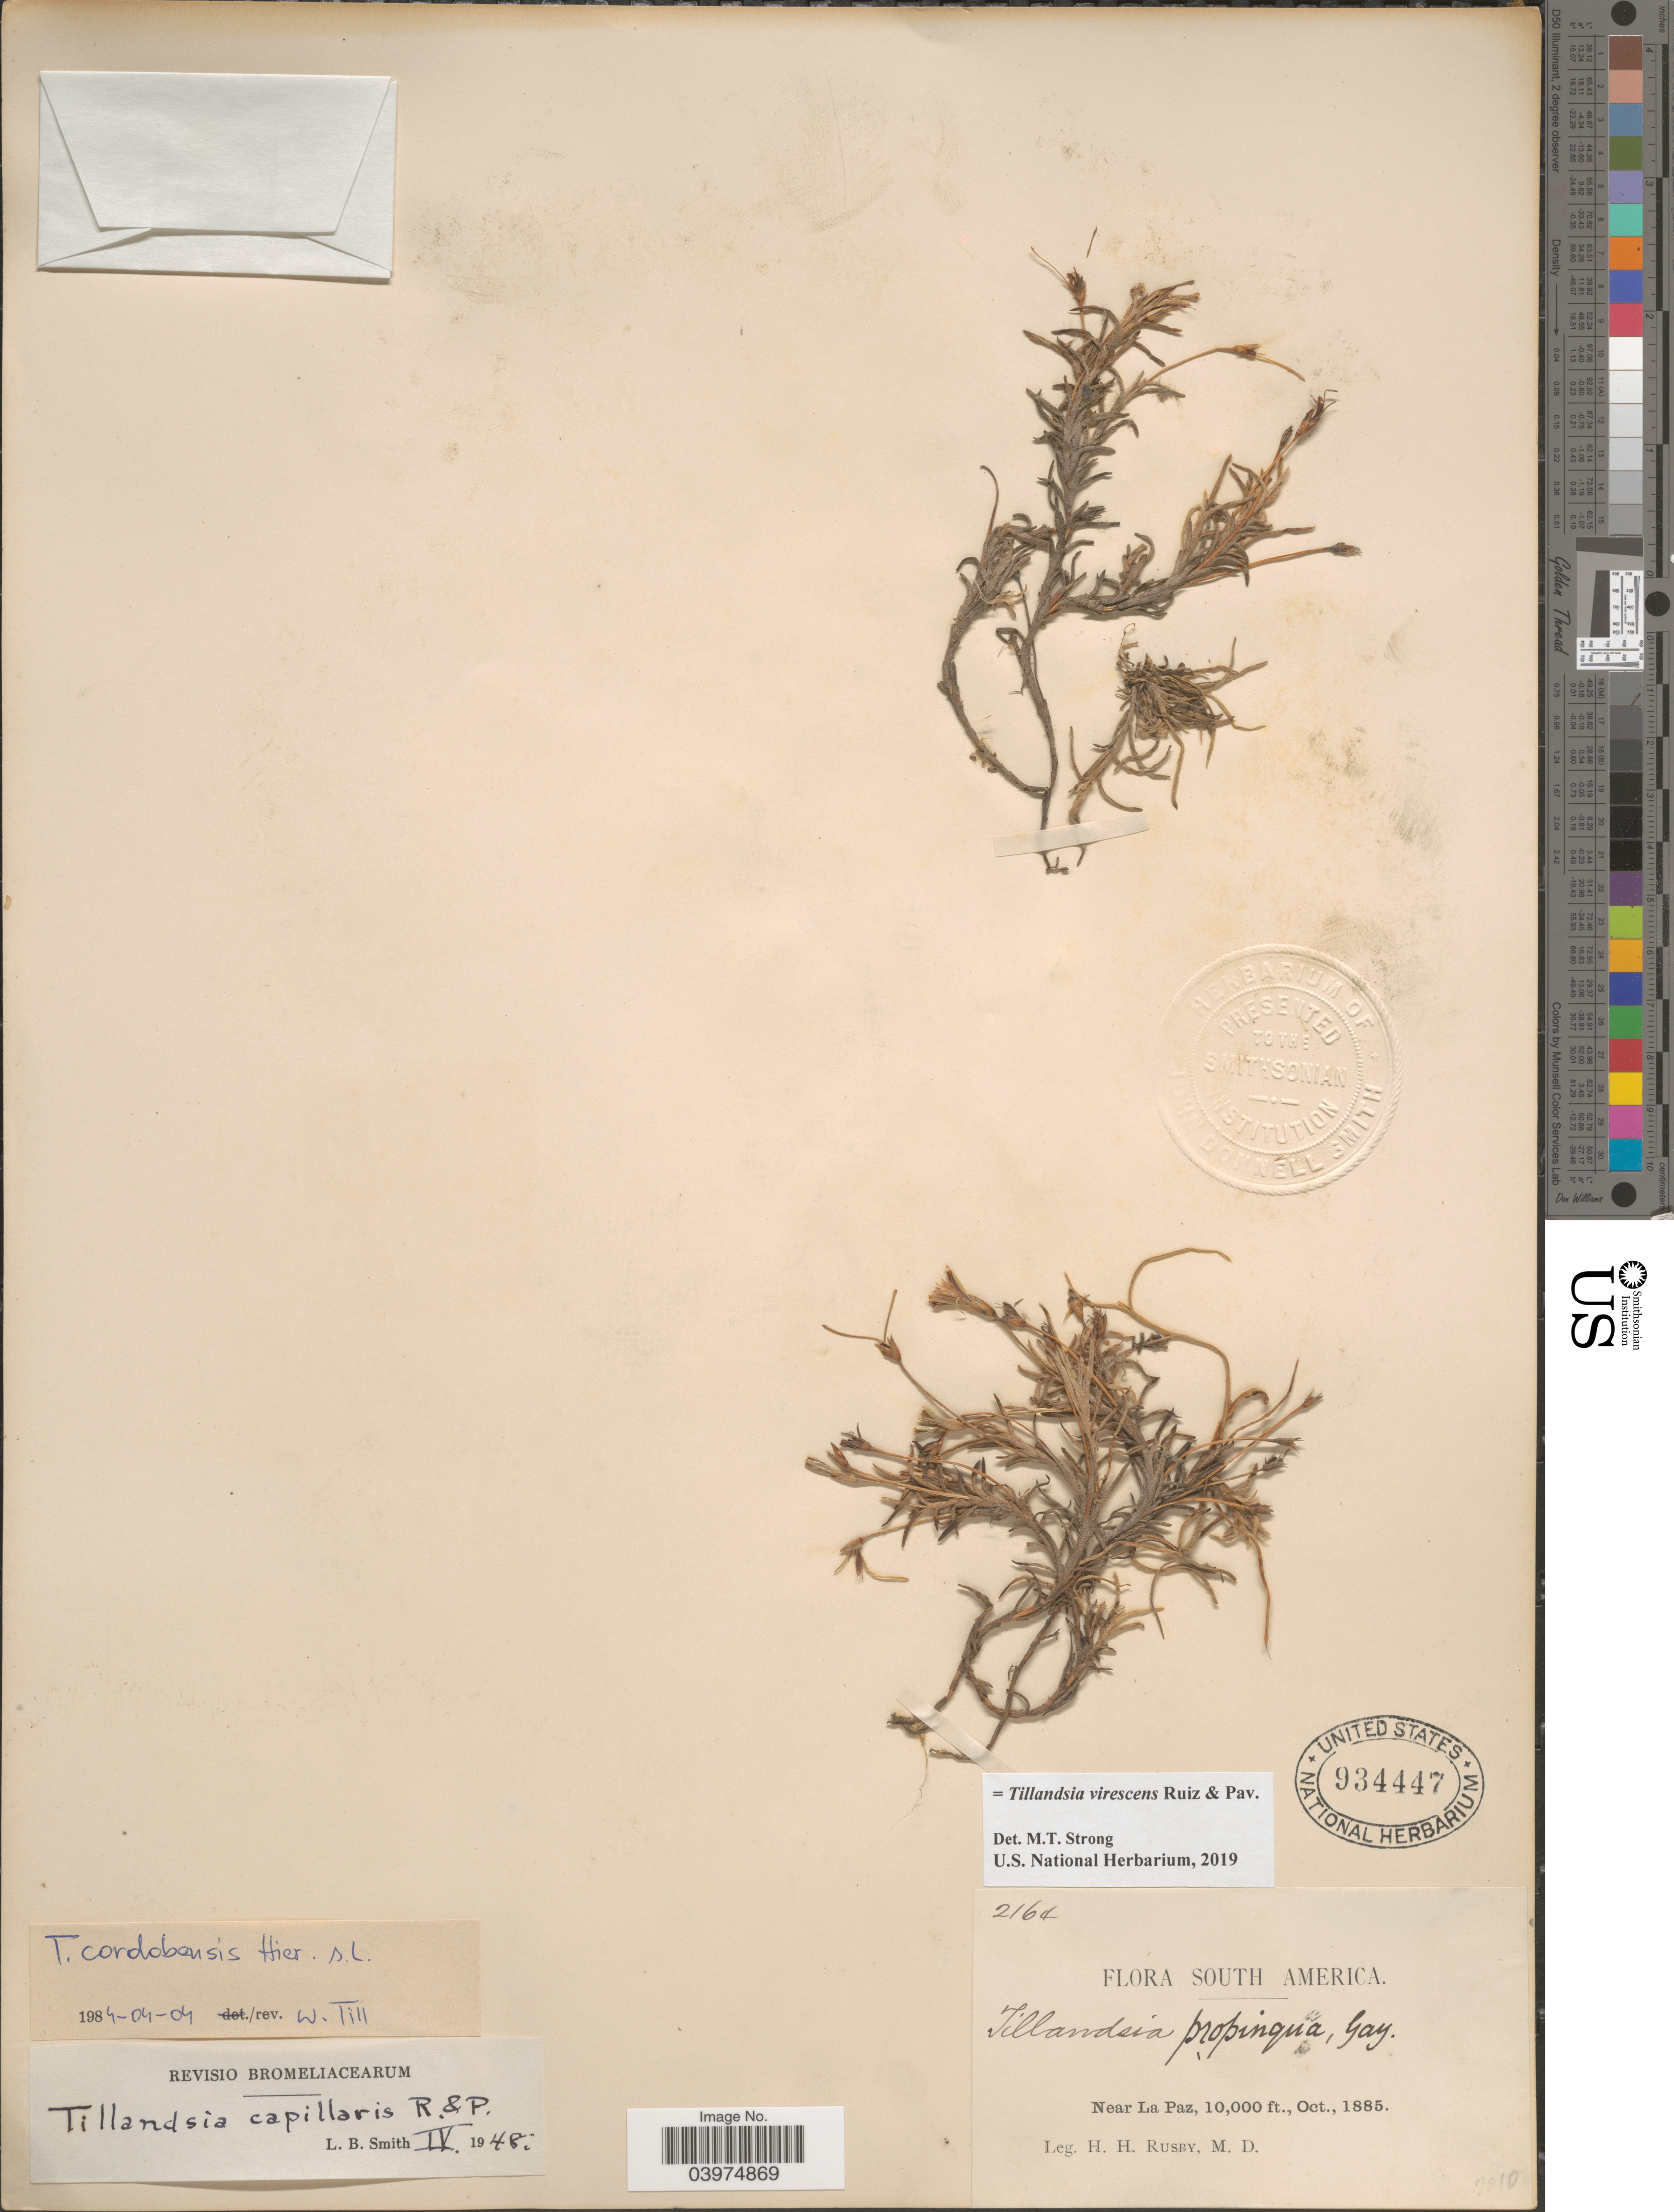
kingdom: Plantae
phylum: Tracheophyta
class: Liliopsida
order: Poales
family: Bromeliaceae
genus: Tillandsia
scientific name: Tillandsia virescens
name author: Ruiz & Pav.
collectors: H. H. Rusby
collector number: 2164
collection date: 1885-10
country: Bolivia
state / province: La Paz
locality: Near La Paz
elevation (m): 3048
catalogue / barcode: US 934447